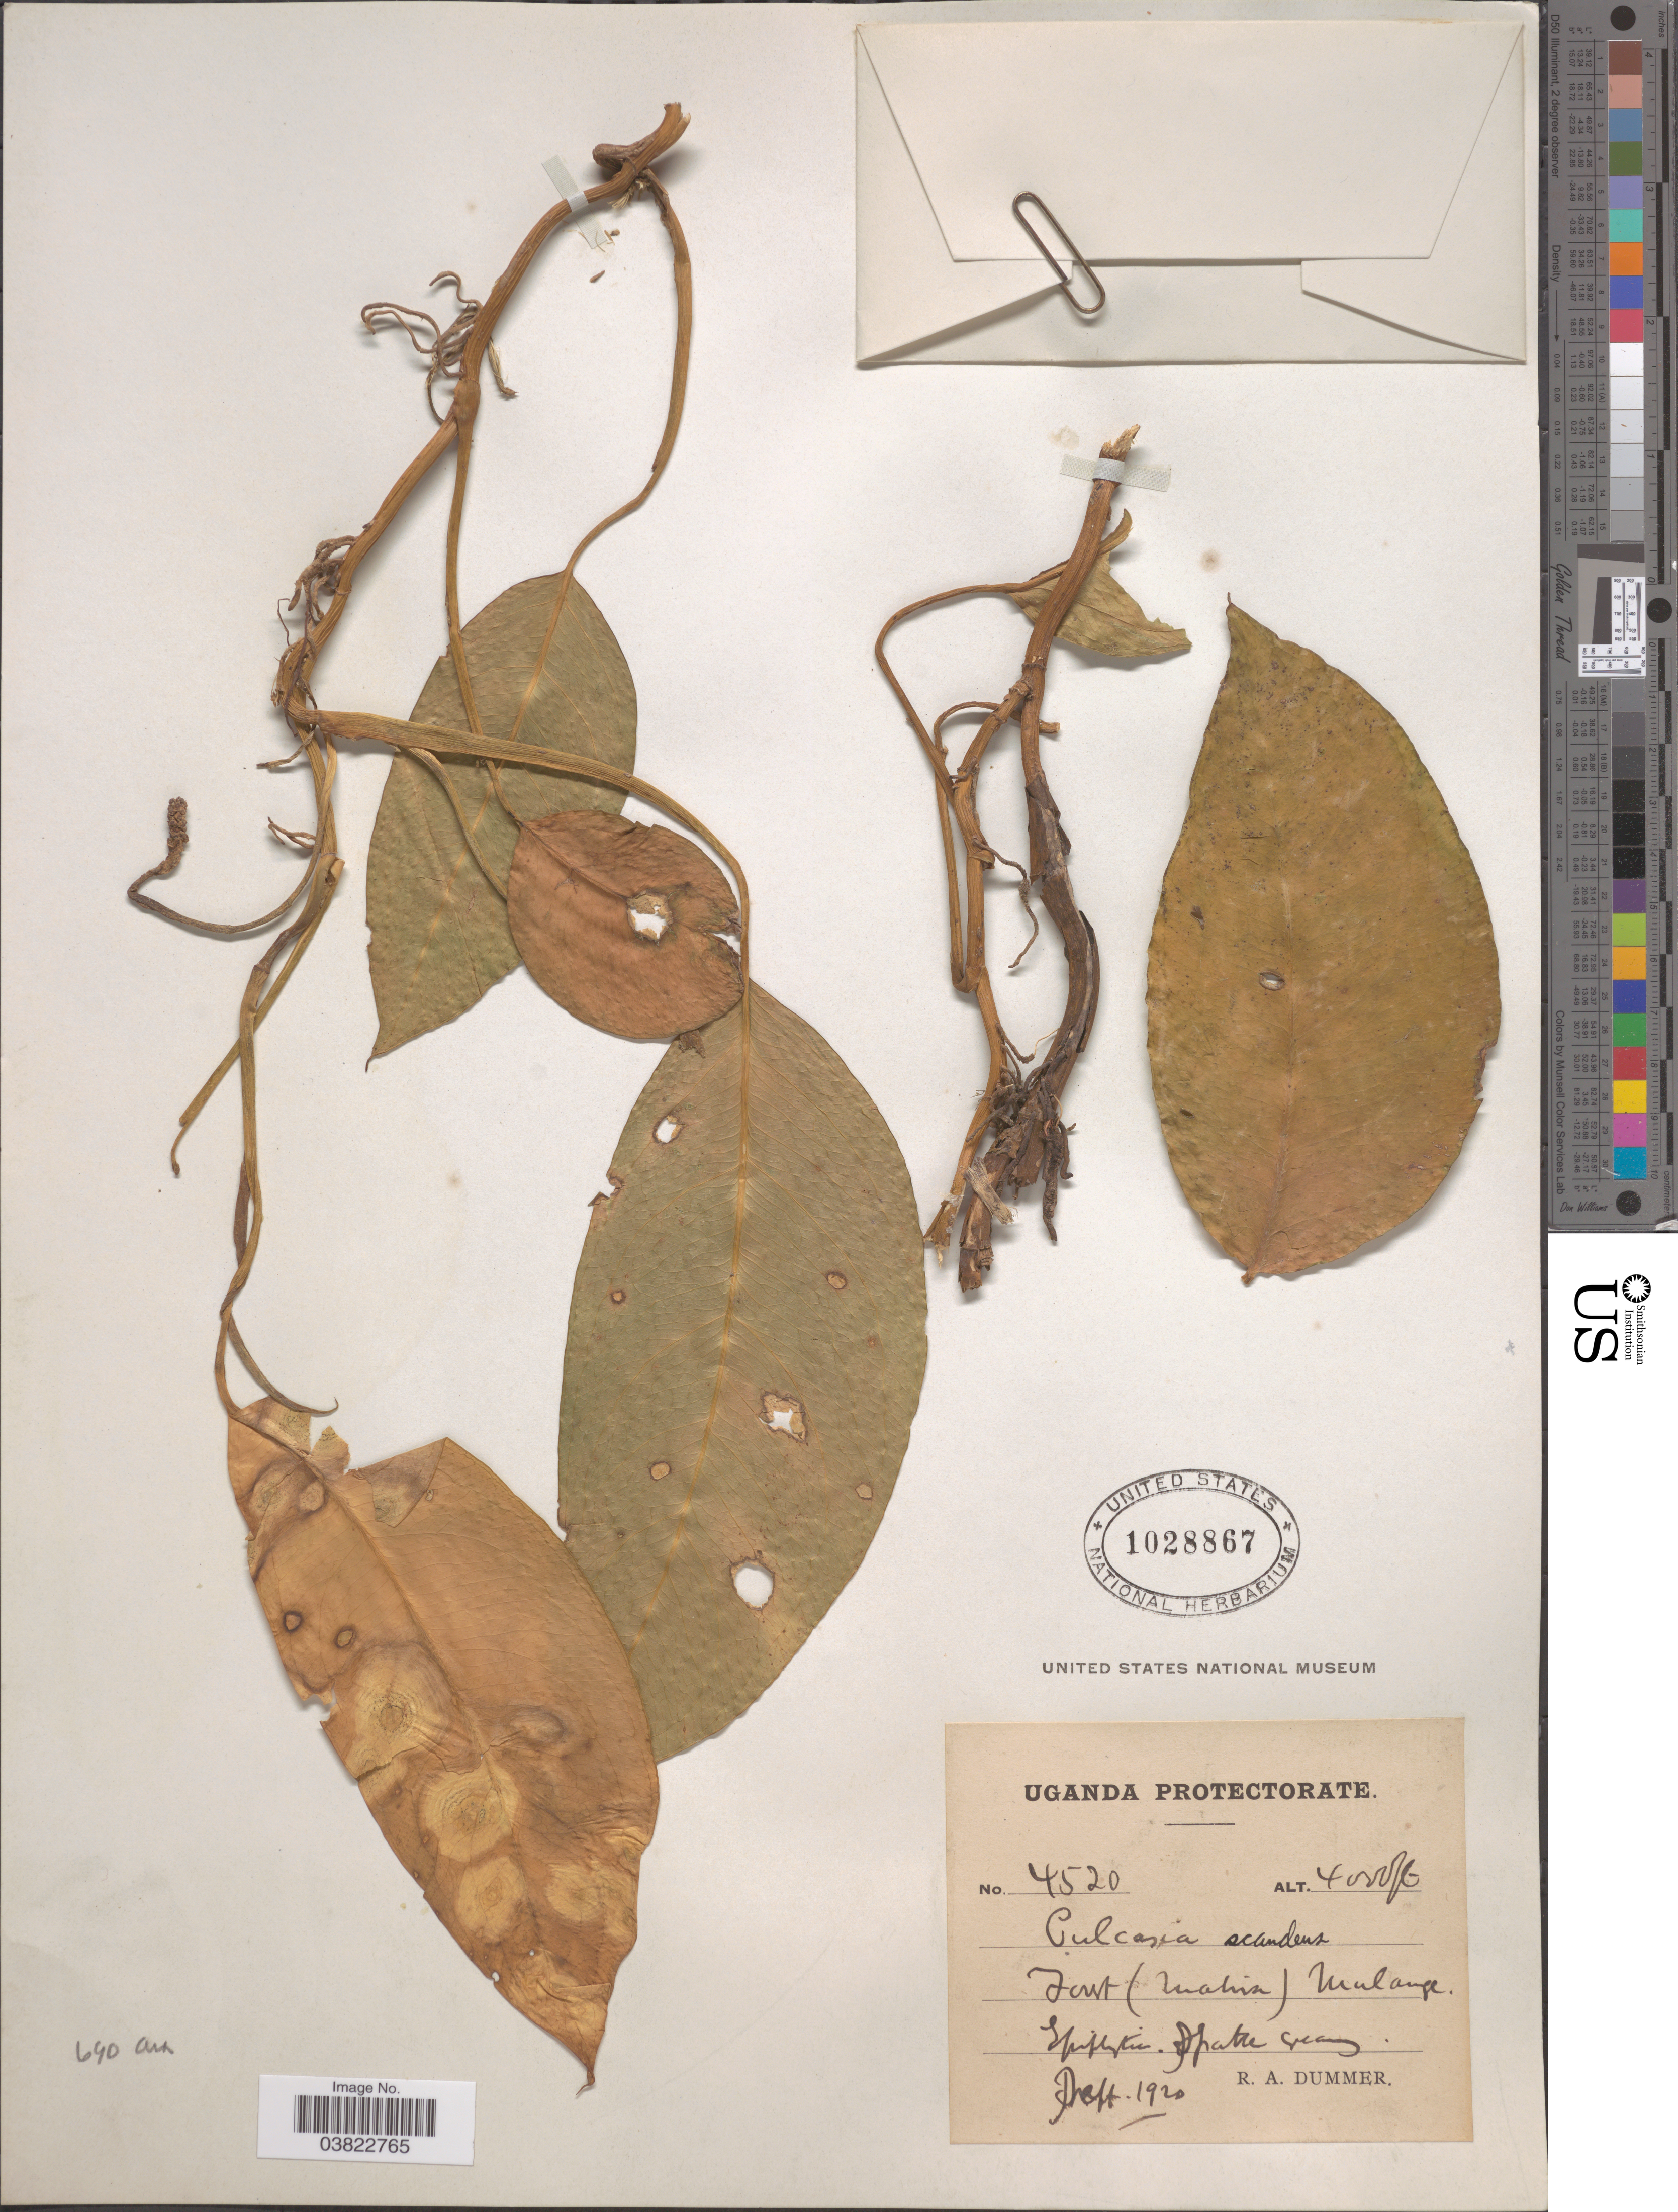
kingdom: Plantae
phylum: Tracheophyta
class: Liliopsida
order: Alismatales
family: Araceae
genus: Culcasia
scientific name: Culcasia scandens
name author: P. Beauv.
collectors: R. Dümmer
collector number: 4520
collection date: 1920-09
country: Uganda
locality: Forest (Mabira) Mulange.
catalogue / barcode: US 1028867